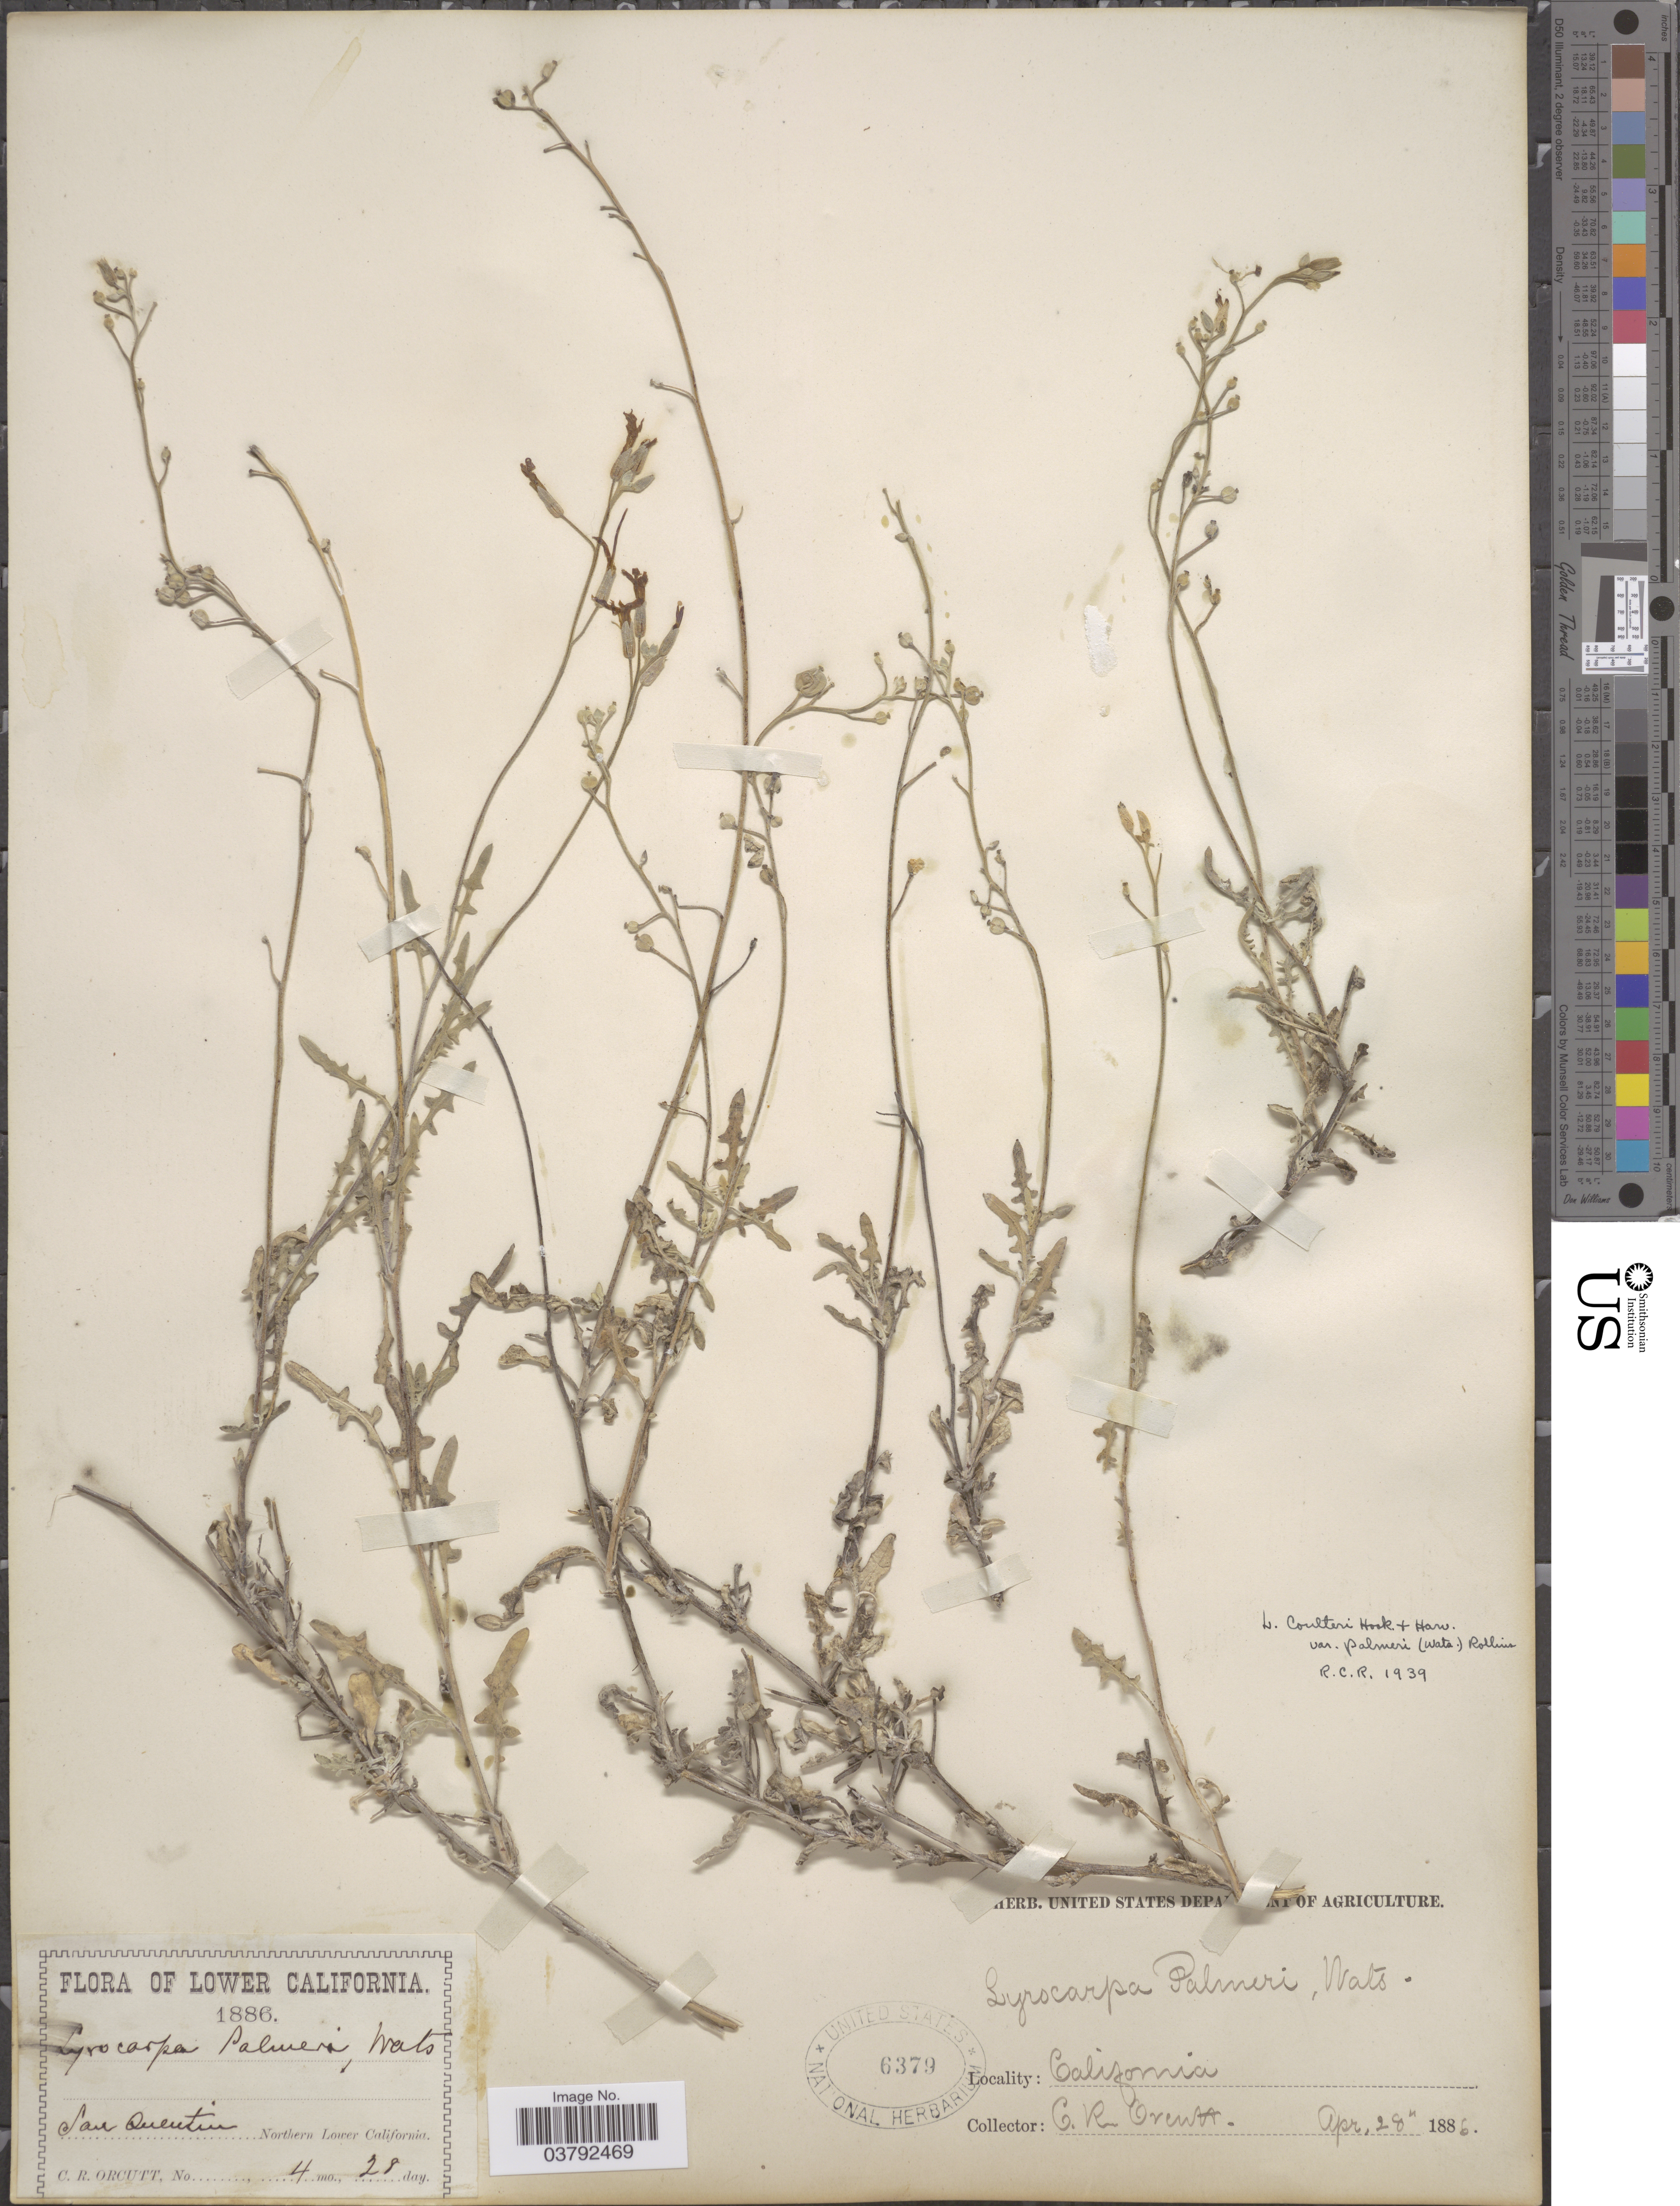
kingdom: Plantae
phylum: Tracheophyta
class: Magnoliopsida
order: Brassicales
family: Brassicaceae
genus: Lyrocarpa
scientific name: Lyrocarpa coulteri var. palmeri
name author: (S. Watson) Rollins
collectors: C. R. Orcutt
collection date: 1886-04-28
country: Mexico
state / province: Baja California Norte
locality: Northern Lower California. San Quentin.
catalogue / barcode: US 6379